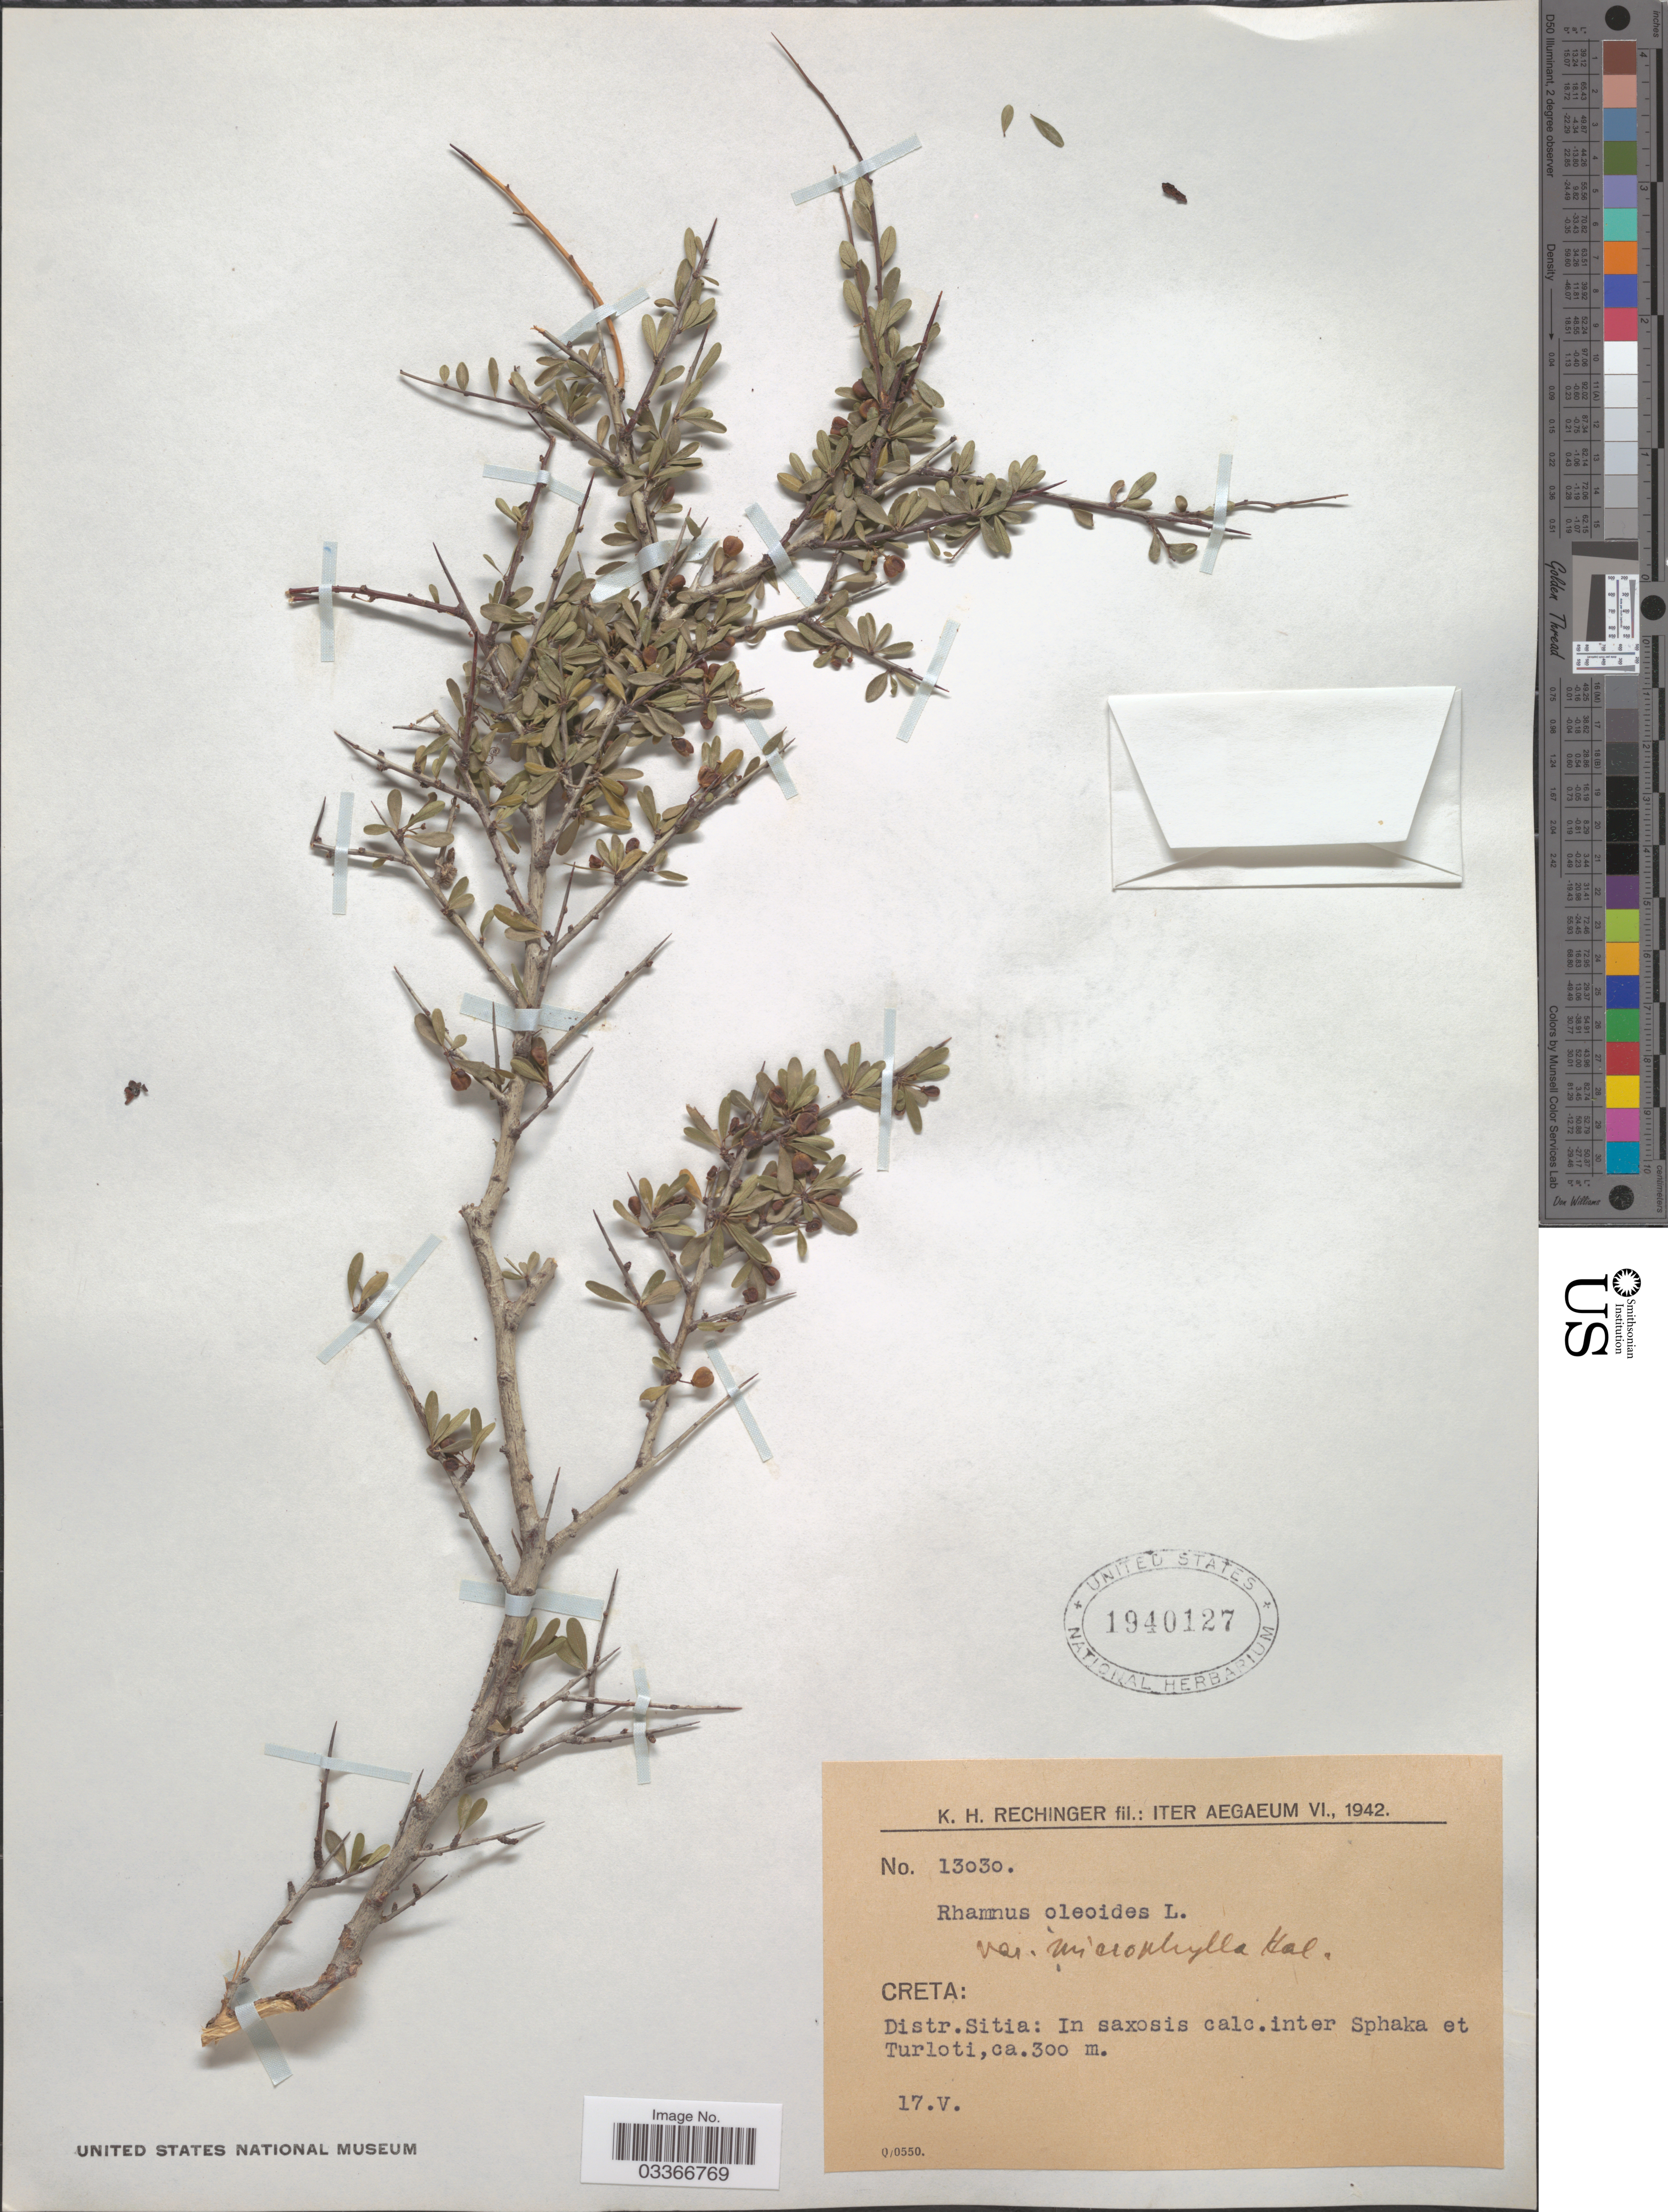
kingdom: Plantae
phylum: Tracheophyta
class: Magnoliopsida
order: Rosales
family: Rhamnaceae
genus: Rhamnus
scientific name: Rhamnus oleoides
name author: L.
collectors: K. H. Rechinger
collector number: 13030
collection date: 1942-05-17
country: Greece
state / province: Crete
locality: Aegaeum. Creta: Distr. Sitia: In saxosis calc. inter Sphaka et Turloti.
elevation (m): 300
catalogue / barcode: US 1940127